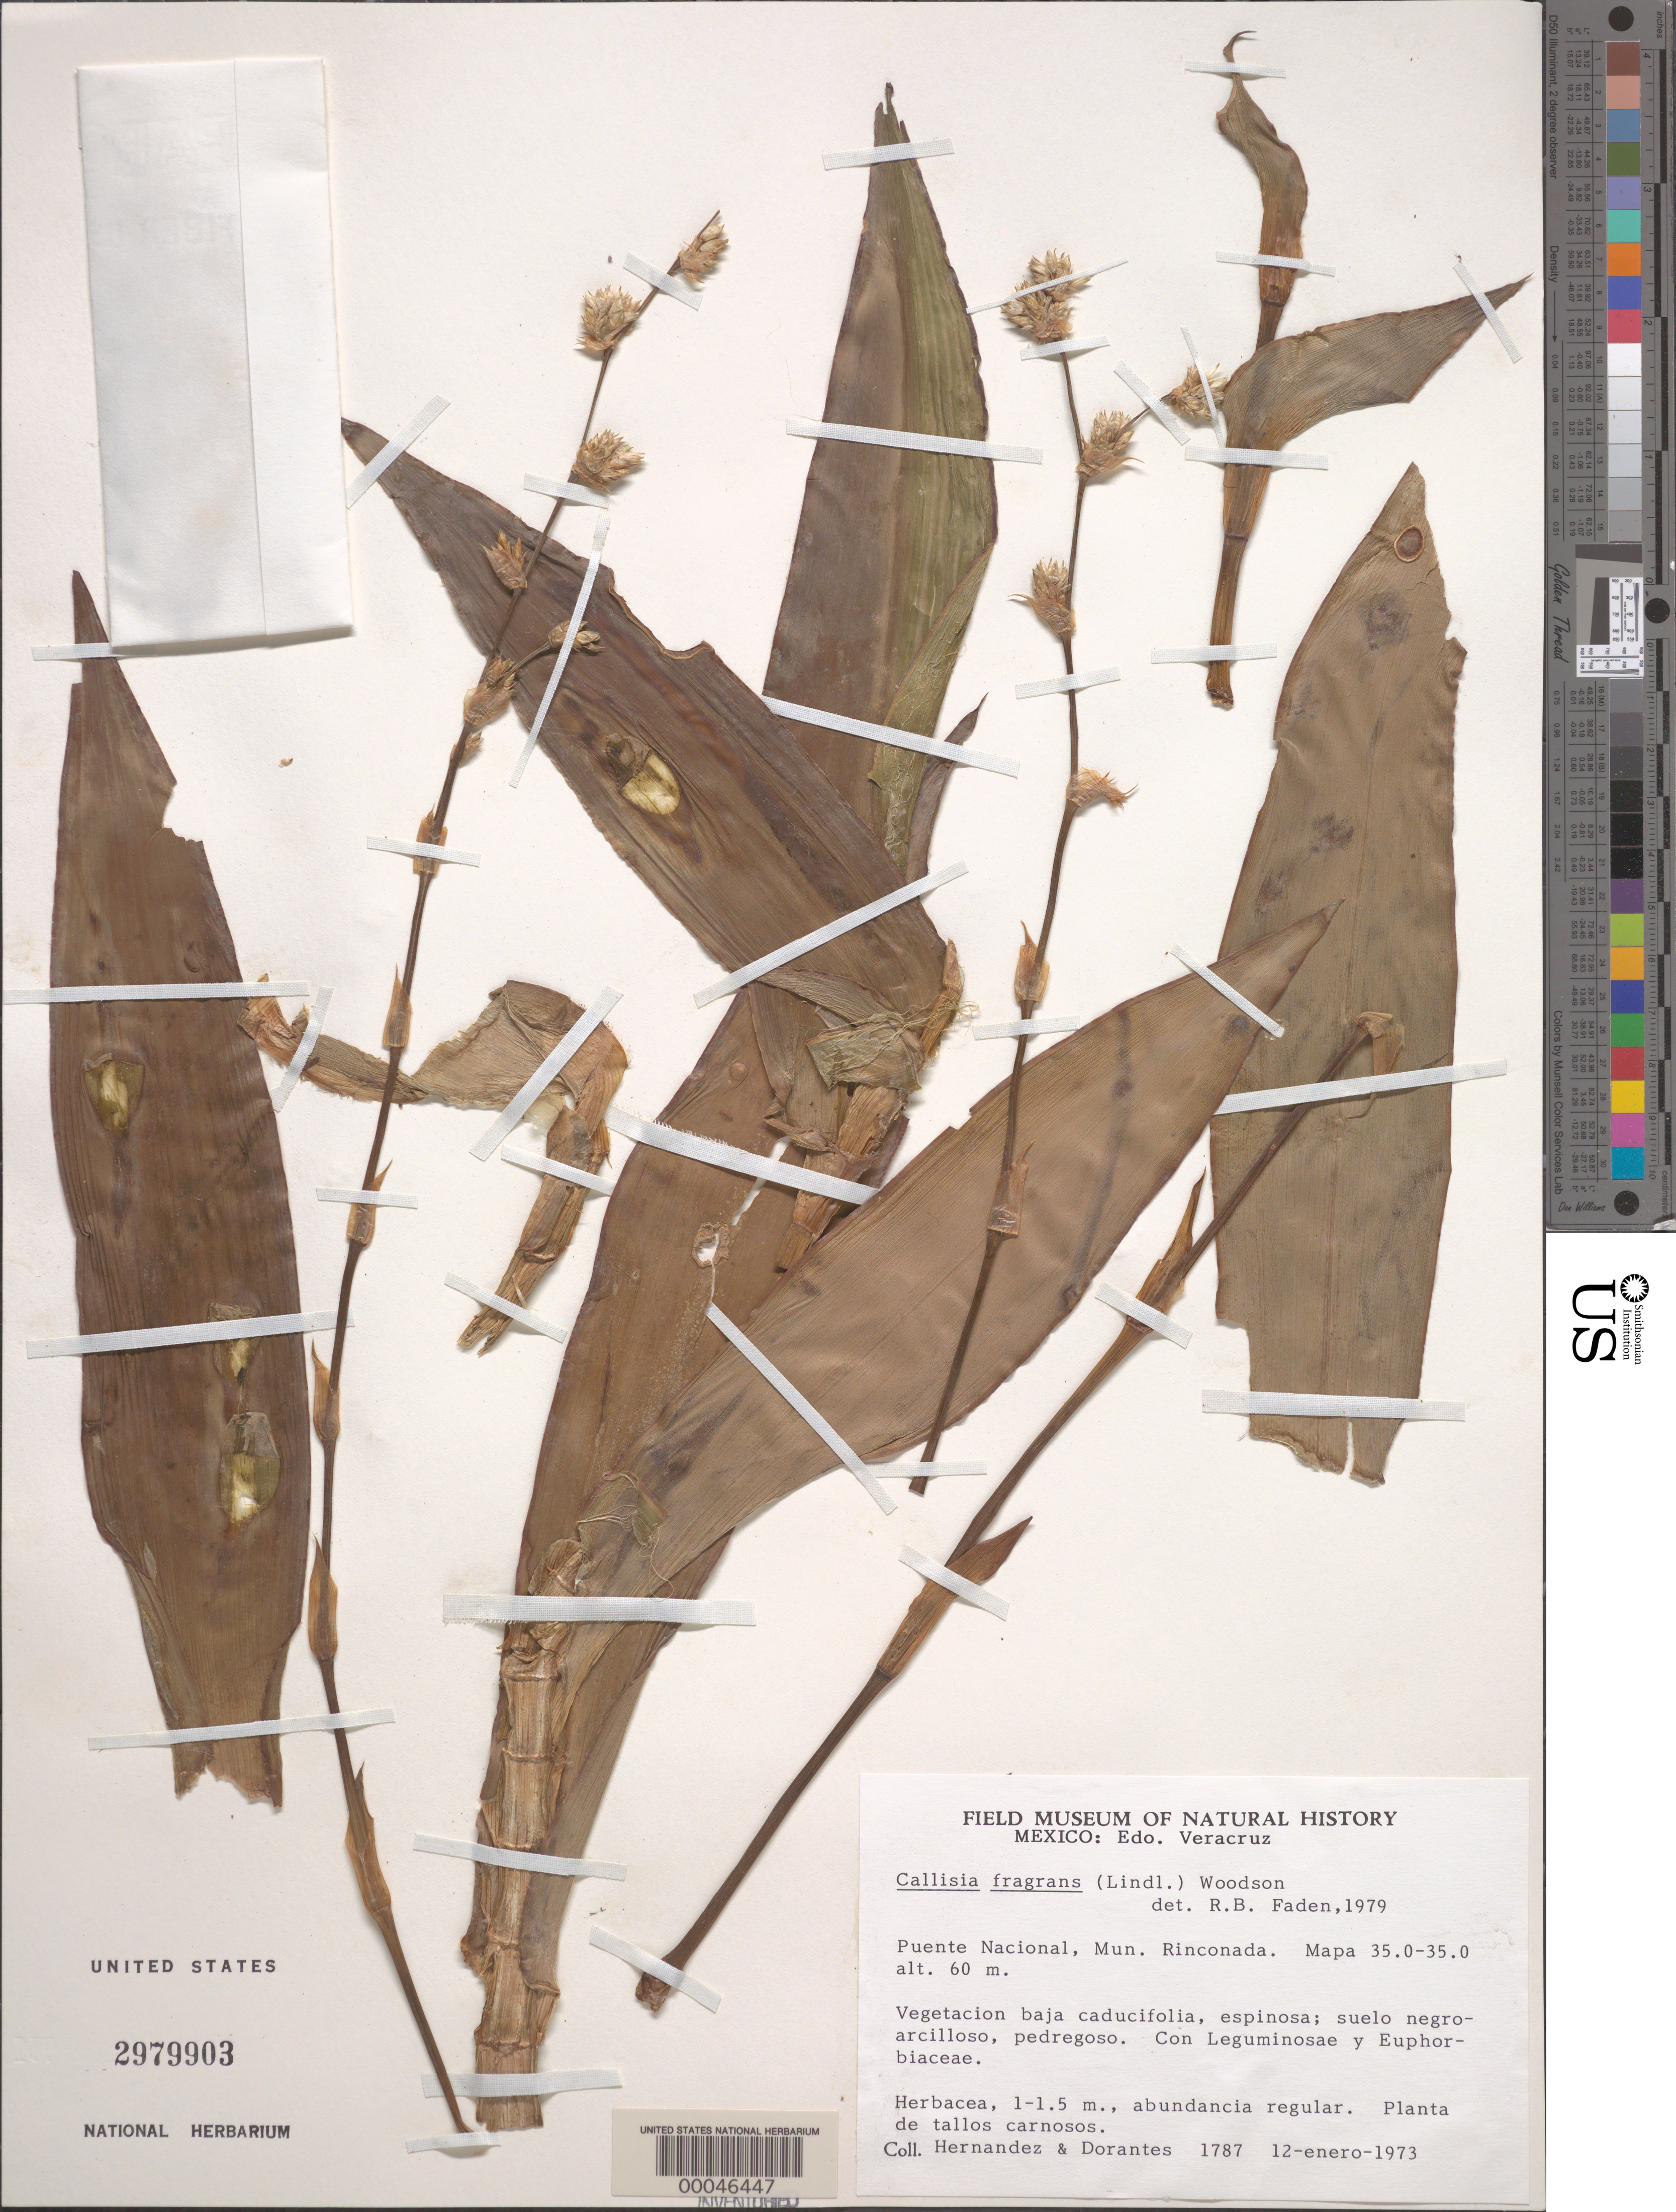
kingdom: Plantae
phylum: Tracheophyta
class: Liliopsida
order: Commelinales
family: Commelinaceae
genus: Callisia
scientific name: Callisia fragrans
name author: (Lindl.) Woodson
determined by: Faden, Robert B., (US), Smithsonian Institution - National Museum of Natural History (UNITED STATES)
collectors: -- Hernandez & J. Dorantes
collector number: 1787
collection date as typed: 12 Jan 1973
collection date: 1973-01-12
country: Mexico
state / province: Veracruz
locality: Rinconada mun. (?), puente nacional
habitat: Black sandy soil, pedregal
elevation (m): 60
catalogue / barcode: US 2979903